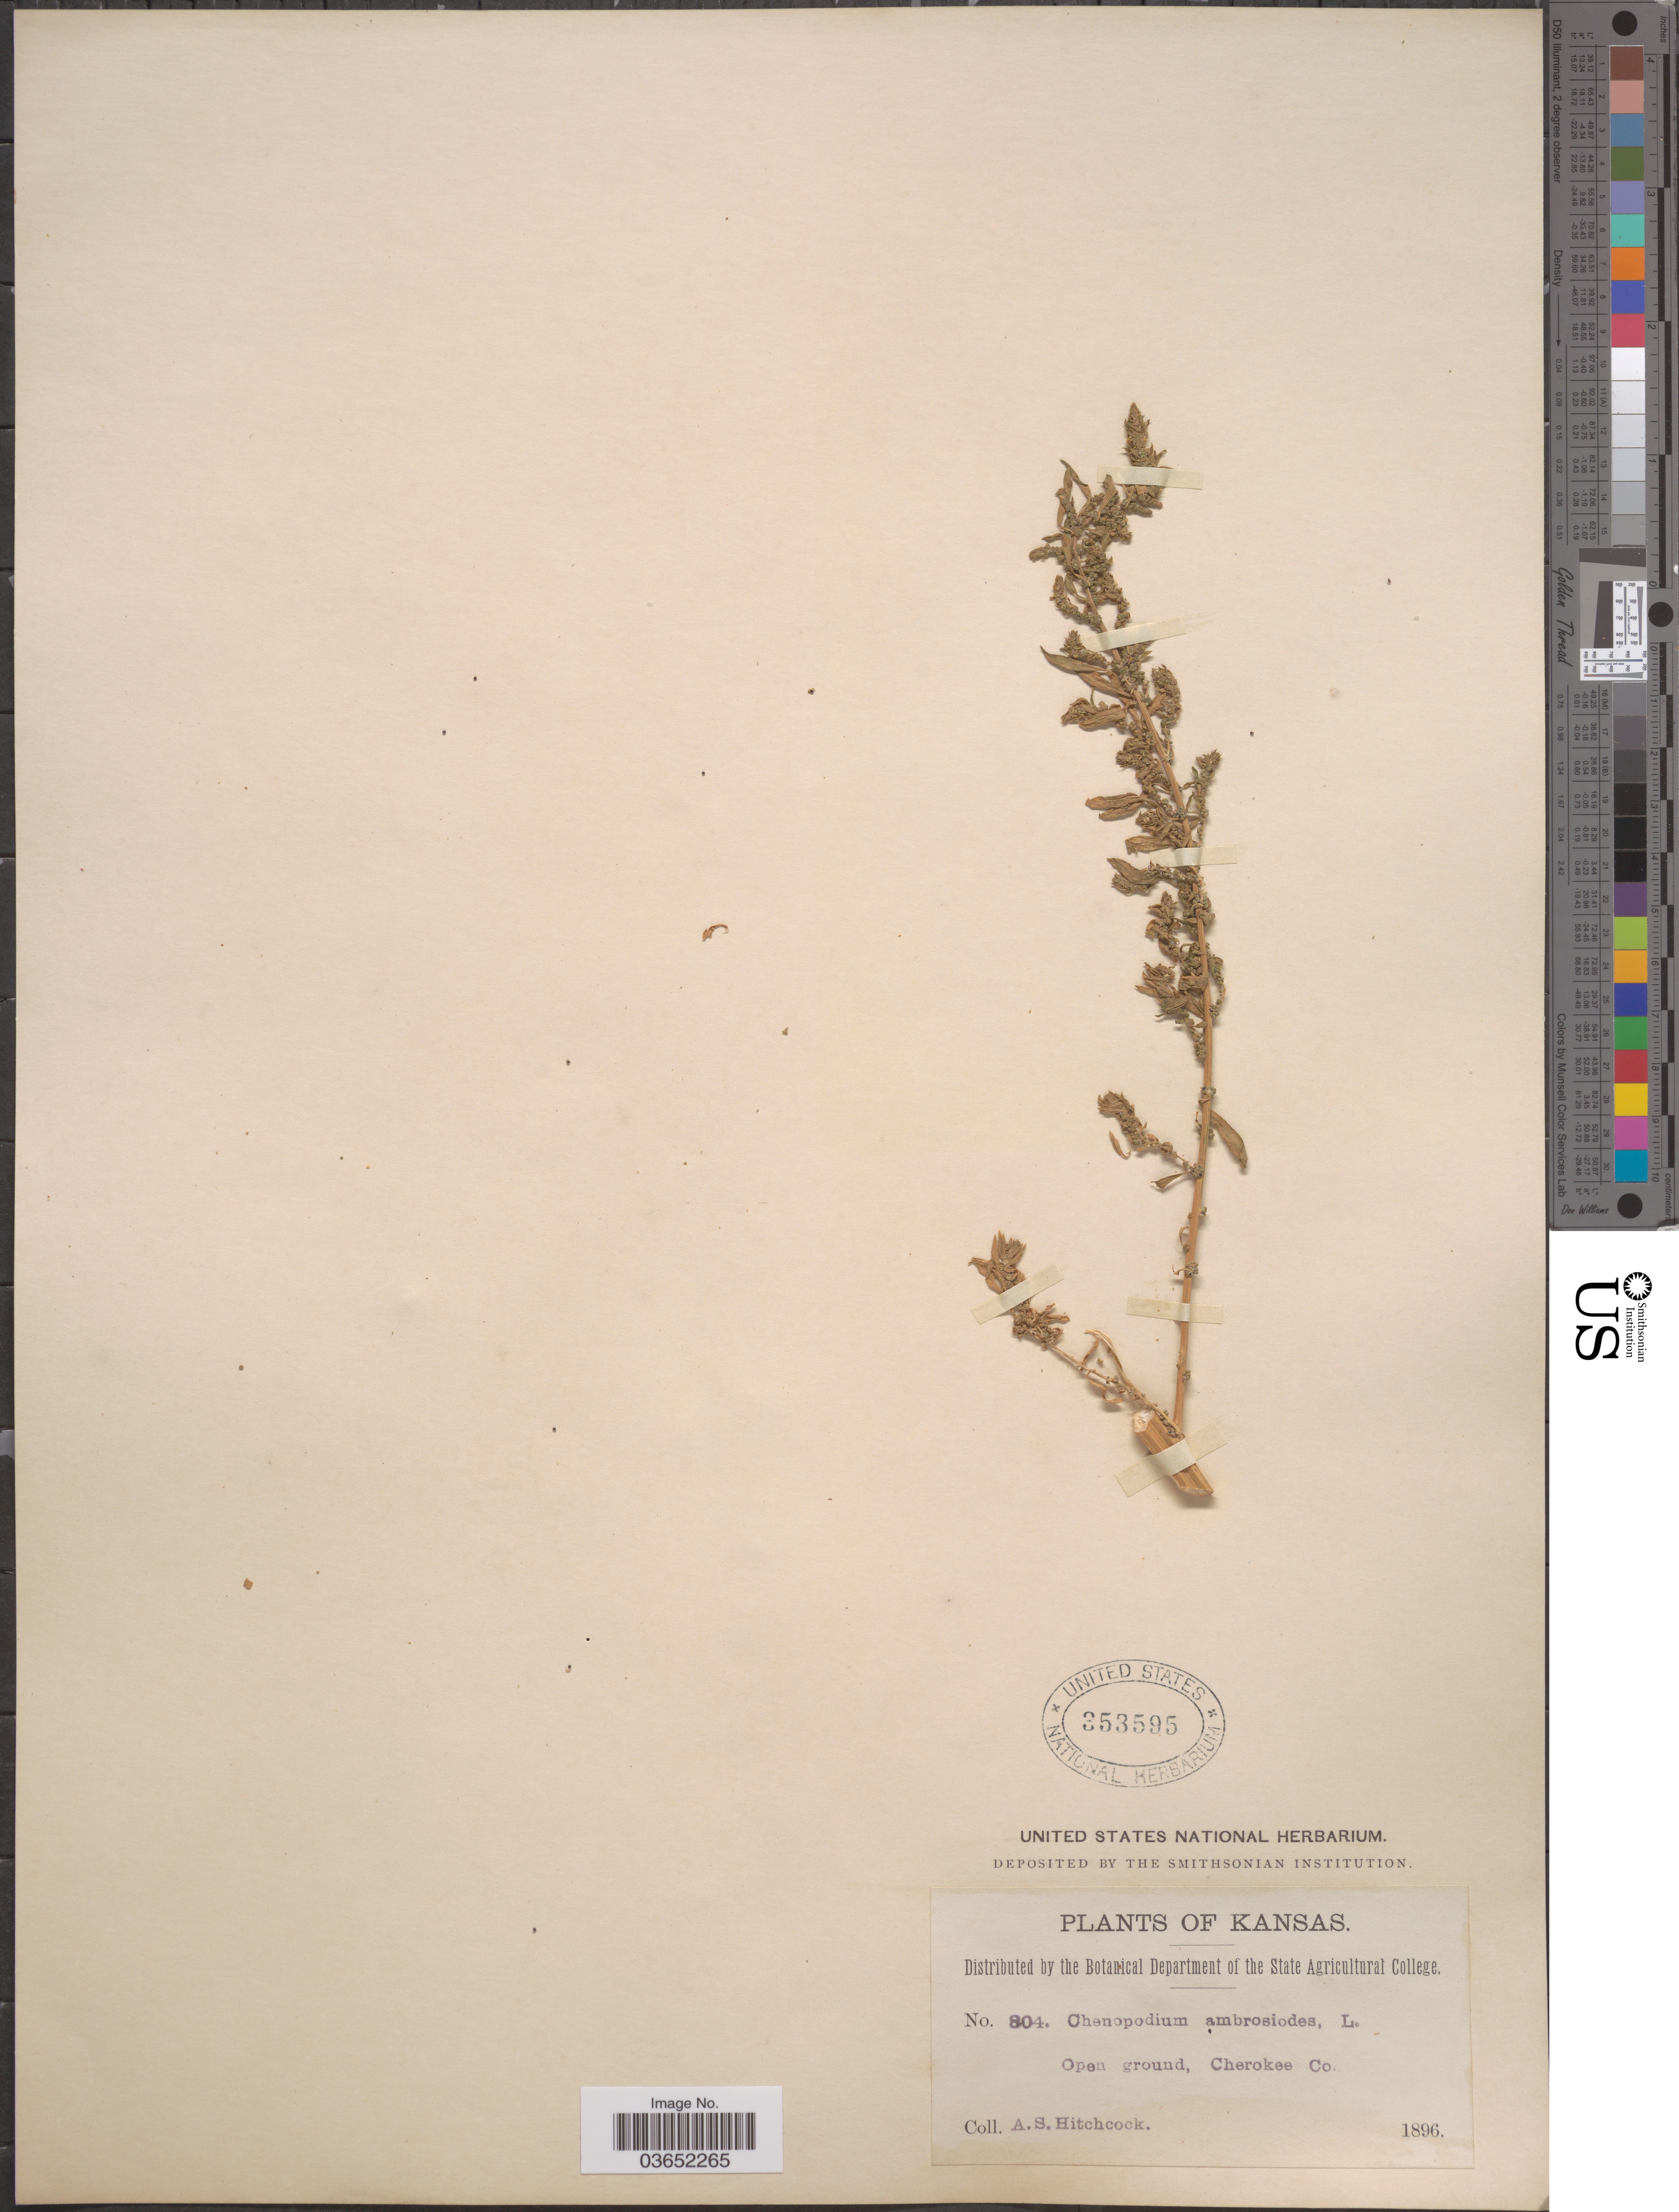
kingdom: Plantae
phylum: Tracheophyta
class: Magnoliopsida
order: Caryophyllales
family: Amaranthaceae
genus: Chenopodium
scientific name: Chenopodium ambrosioides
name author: L.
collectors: A. S. Hitchcock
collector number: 804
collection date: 1896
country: United States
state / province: Kansas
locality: Open ground, Cherokee Co.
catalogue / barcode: US 353595